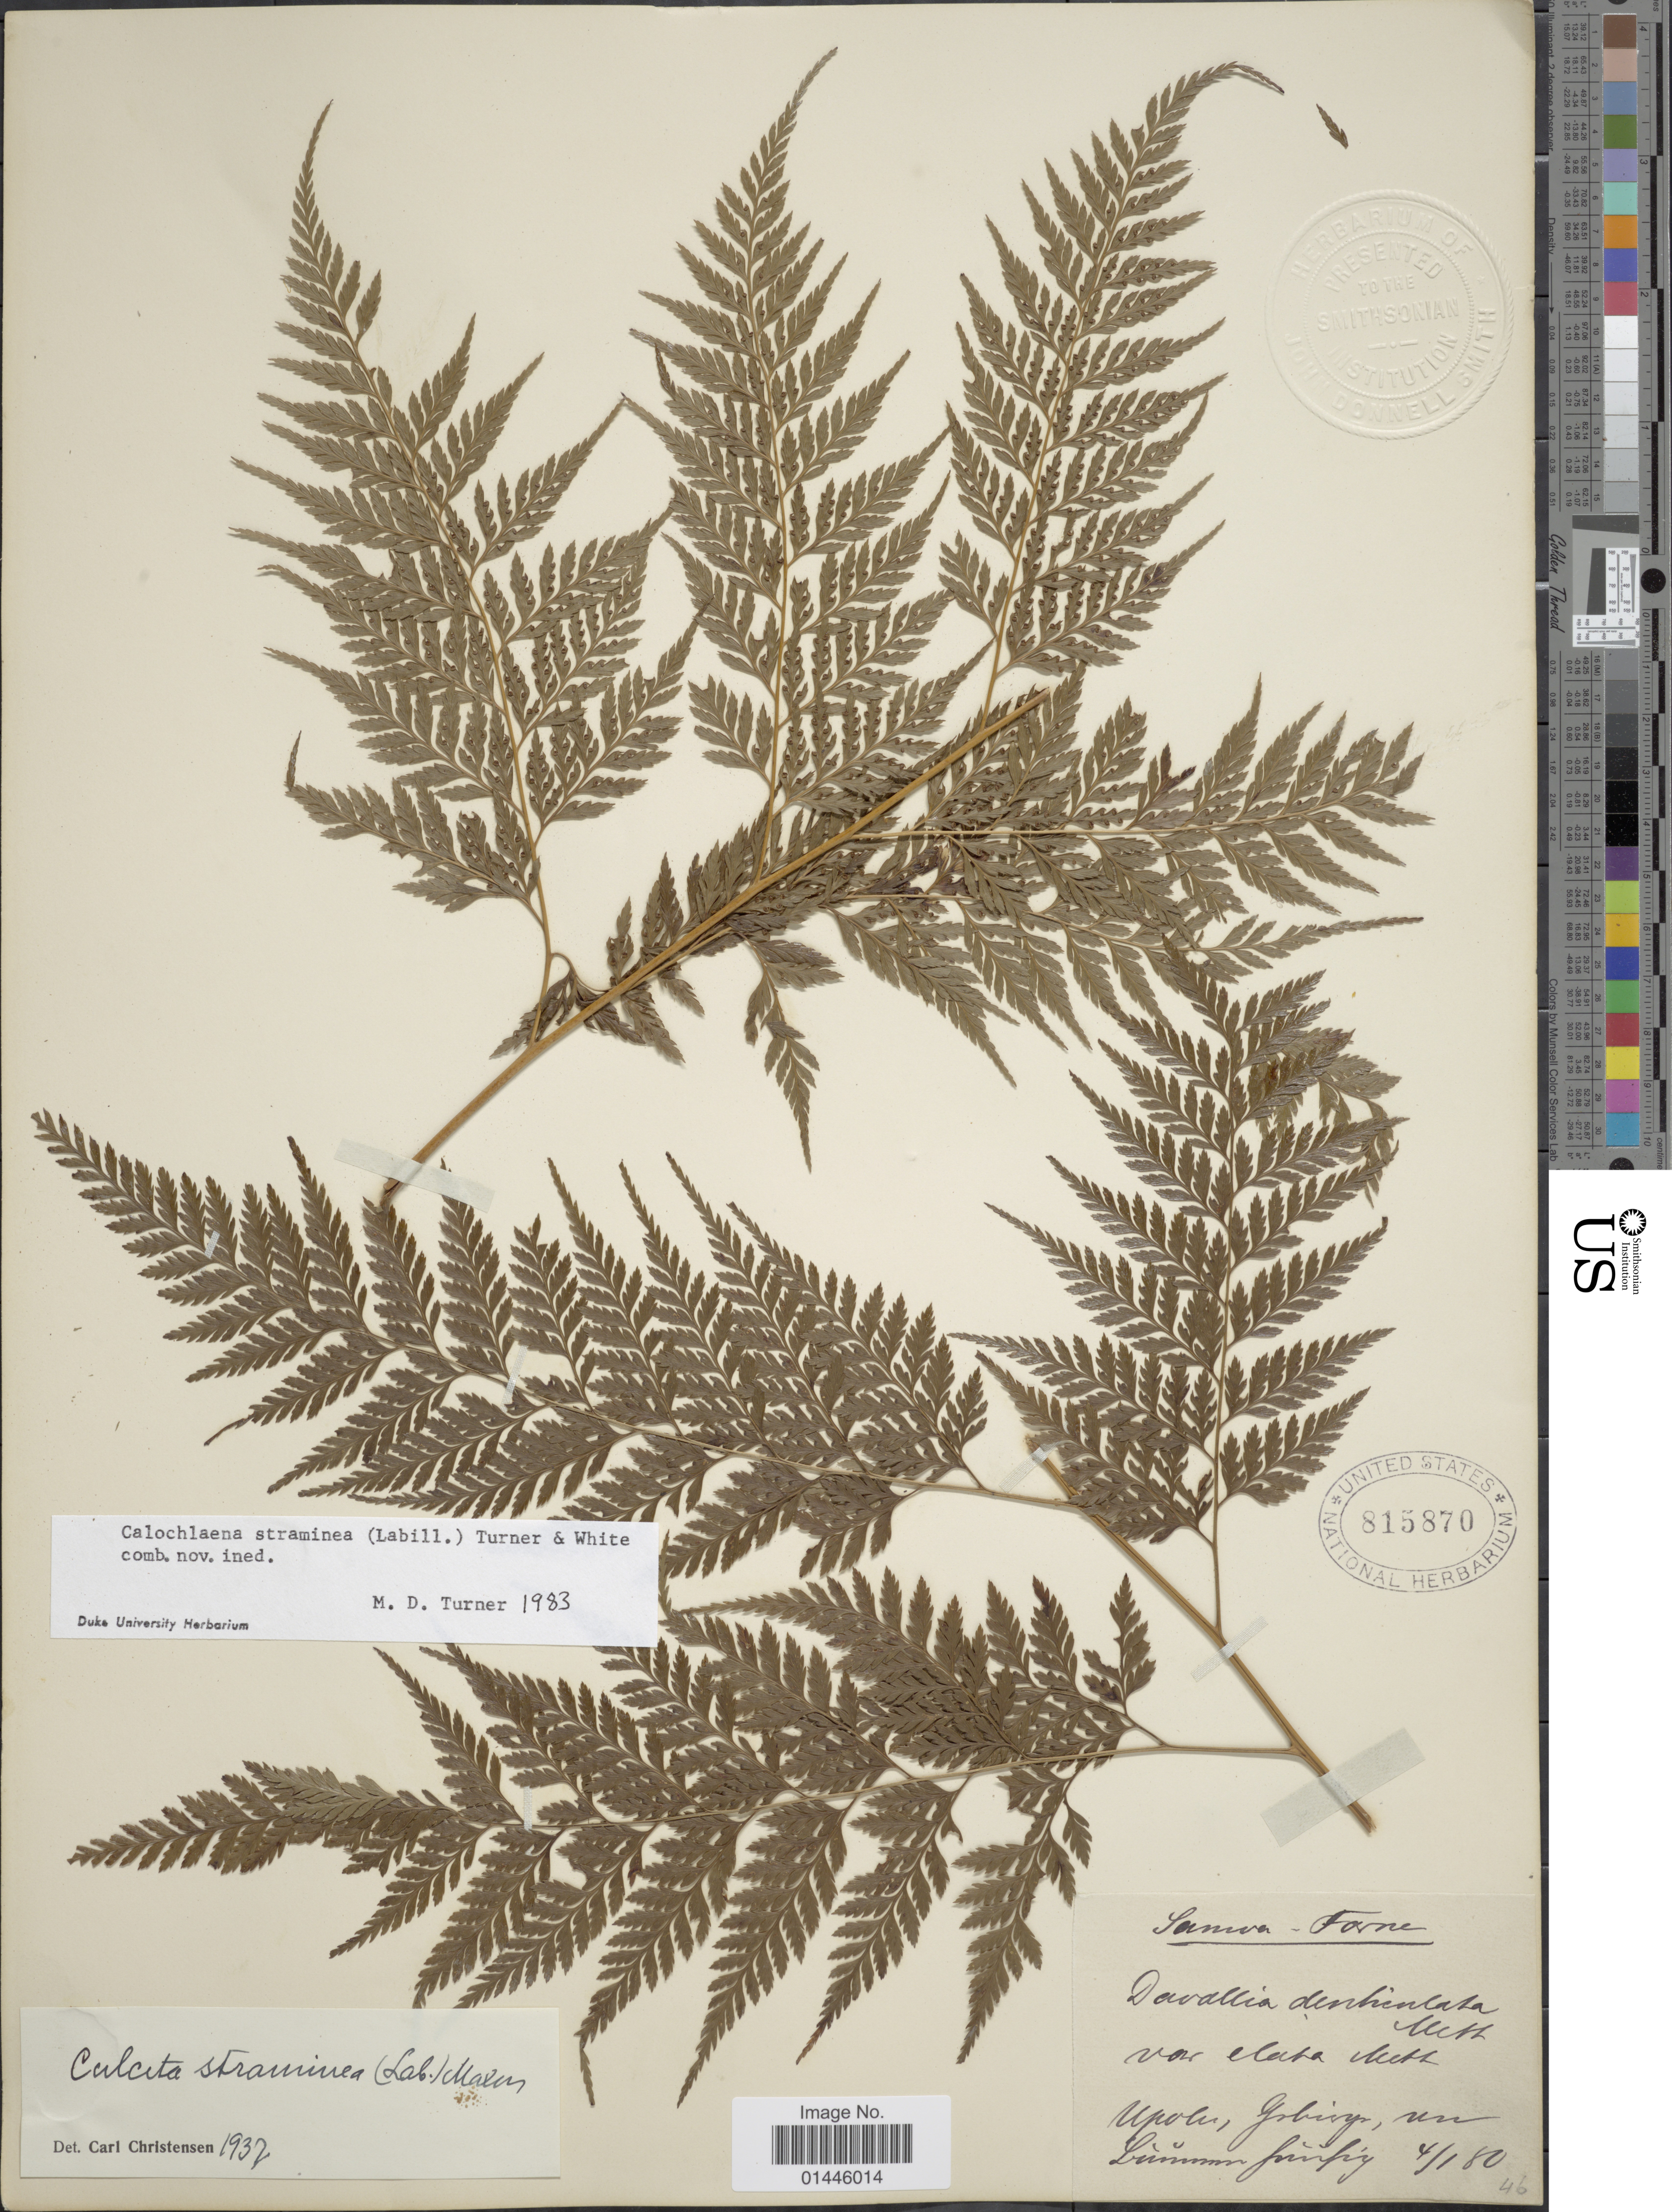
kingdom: Plantae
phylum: Tracheophyta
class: Polypodiopsida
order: Cyatheales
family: Dicksoniaceae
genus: Calochlaena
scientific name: Calochlaena straminea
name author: (Labill.) M.D. Turner & R.A. White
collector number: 46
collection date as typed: Transcribed d/m/y: 4/1/80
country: Samoa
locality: Samoa, Upolu. Mountains.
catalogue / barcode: US 815870